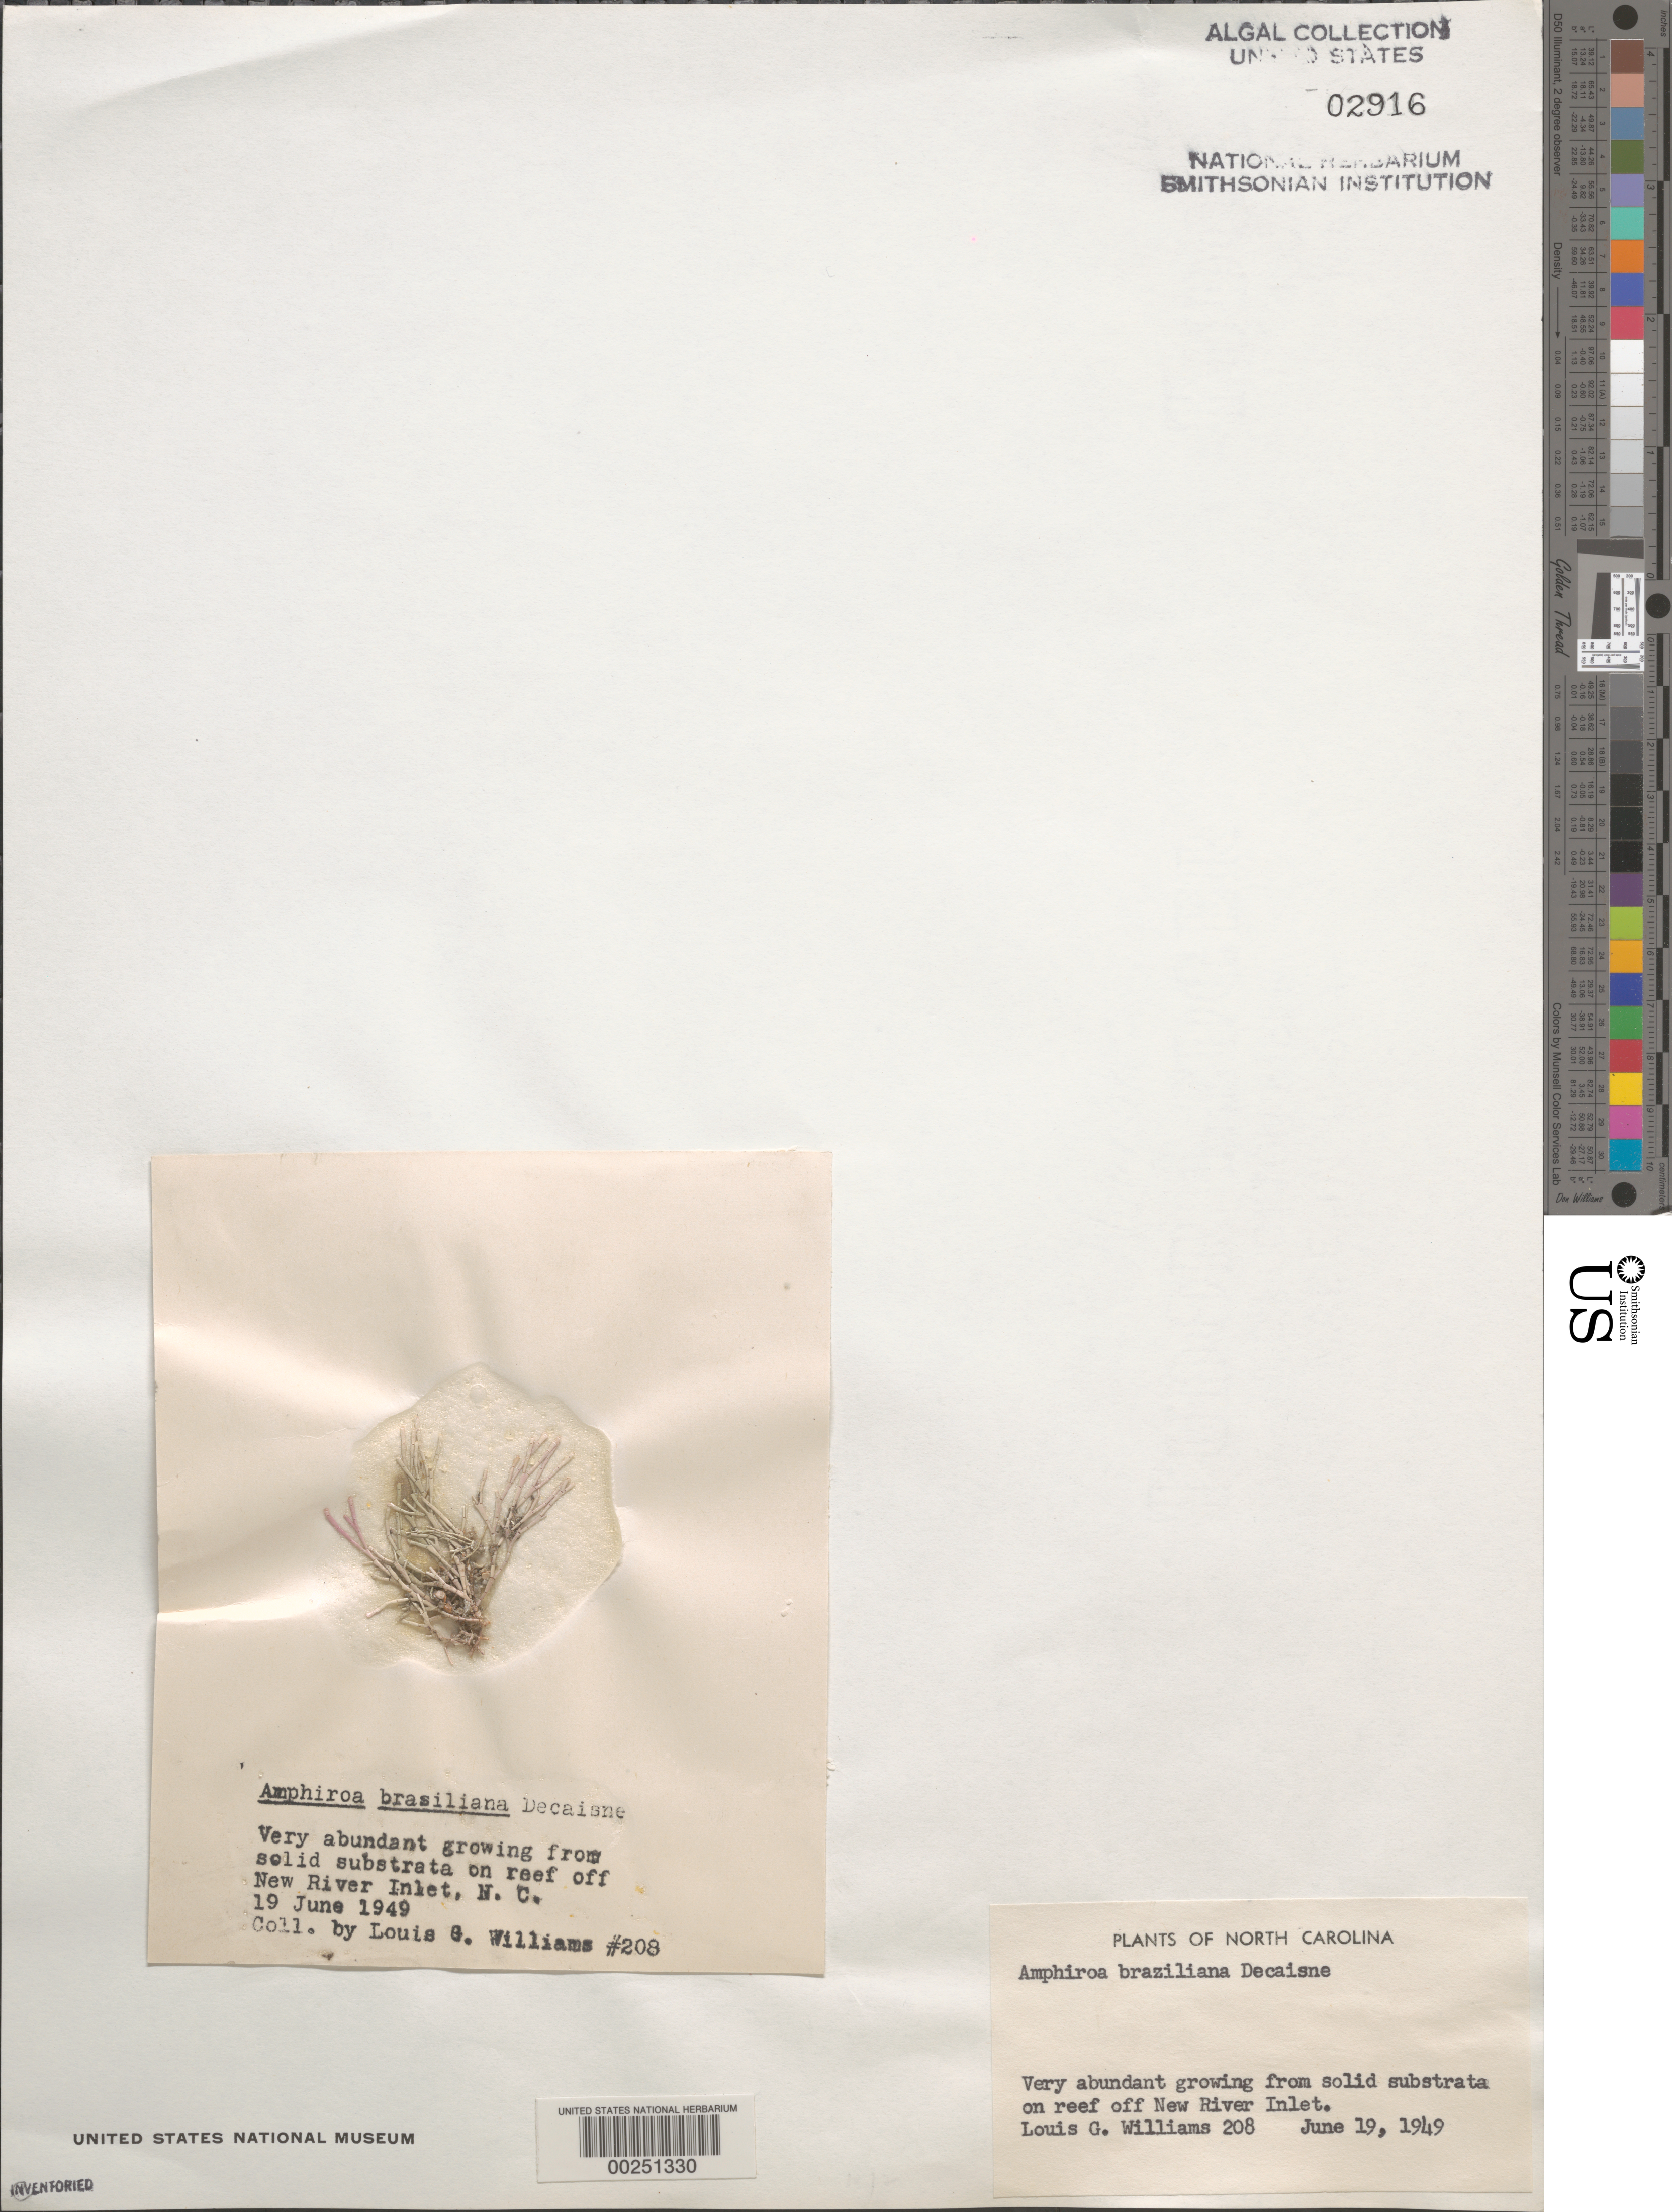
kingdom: Plantae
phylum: Rhodophyta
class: Florideophyceae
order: Corallinales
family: Lithophyllaceae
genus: Amphiroa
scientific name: Amphiroa brasiliana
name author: Decne.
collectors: L. G. Williams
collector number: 208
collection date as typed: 19 Jun 1949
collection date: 1949-06-19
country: United States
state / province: North Carolina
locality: Reef off New River Inlet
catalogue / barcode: US 2916